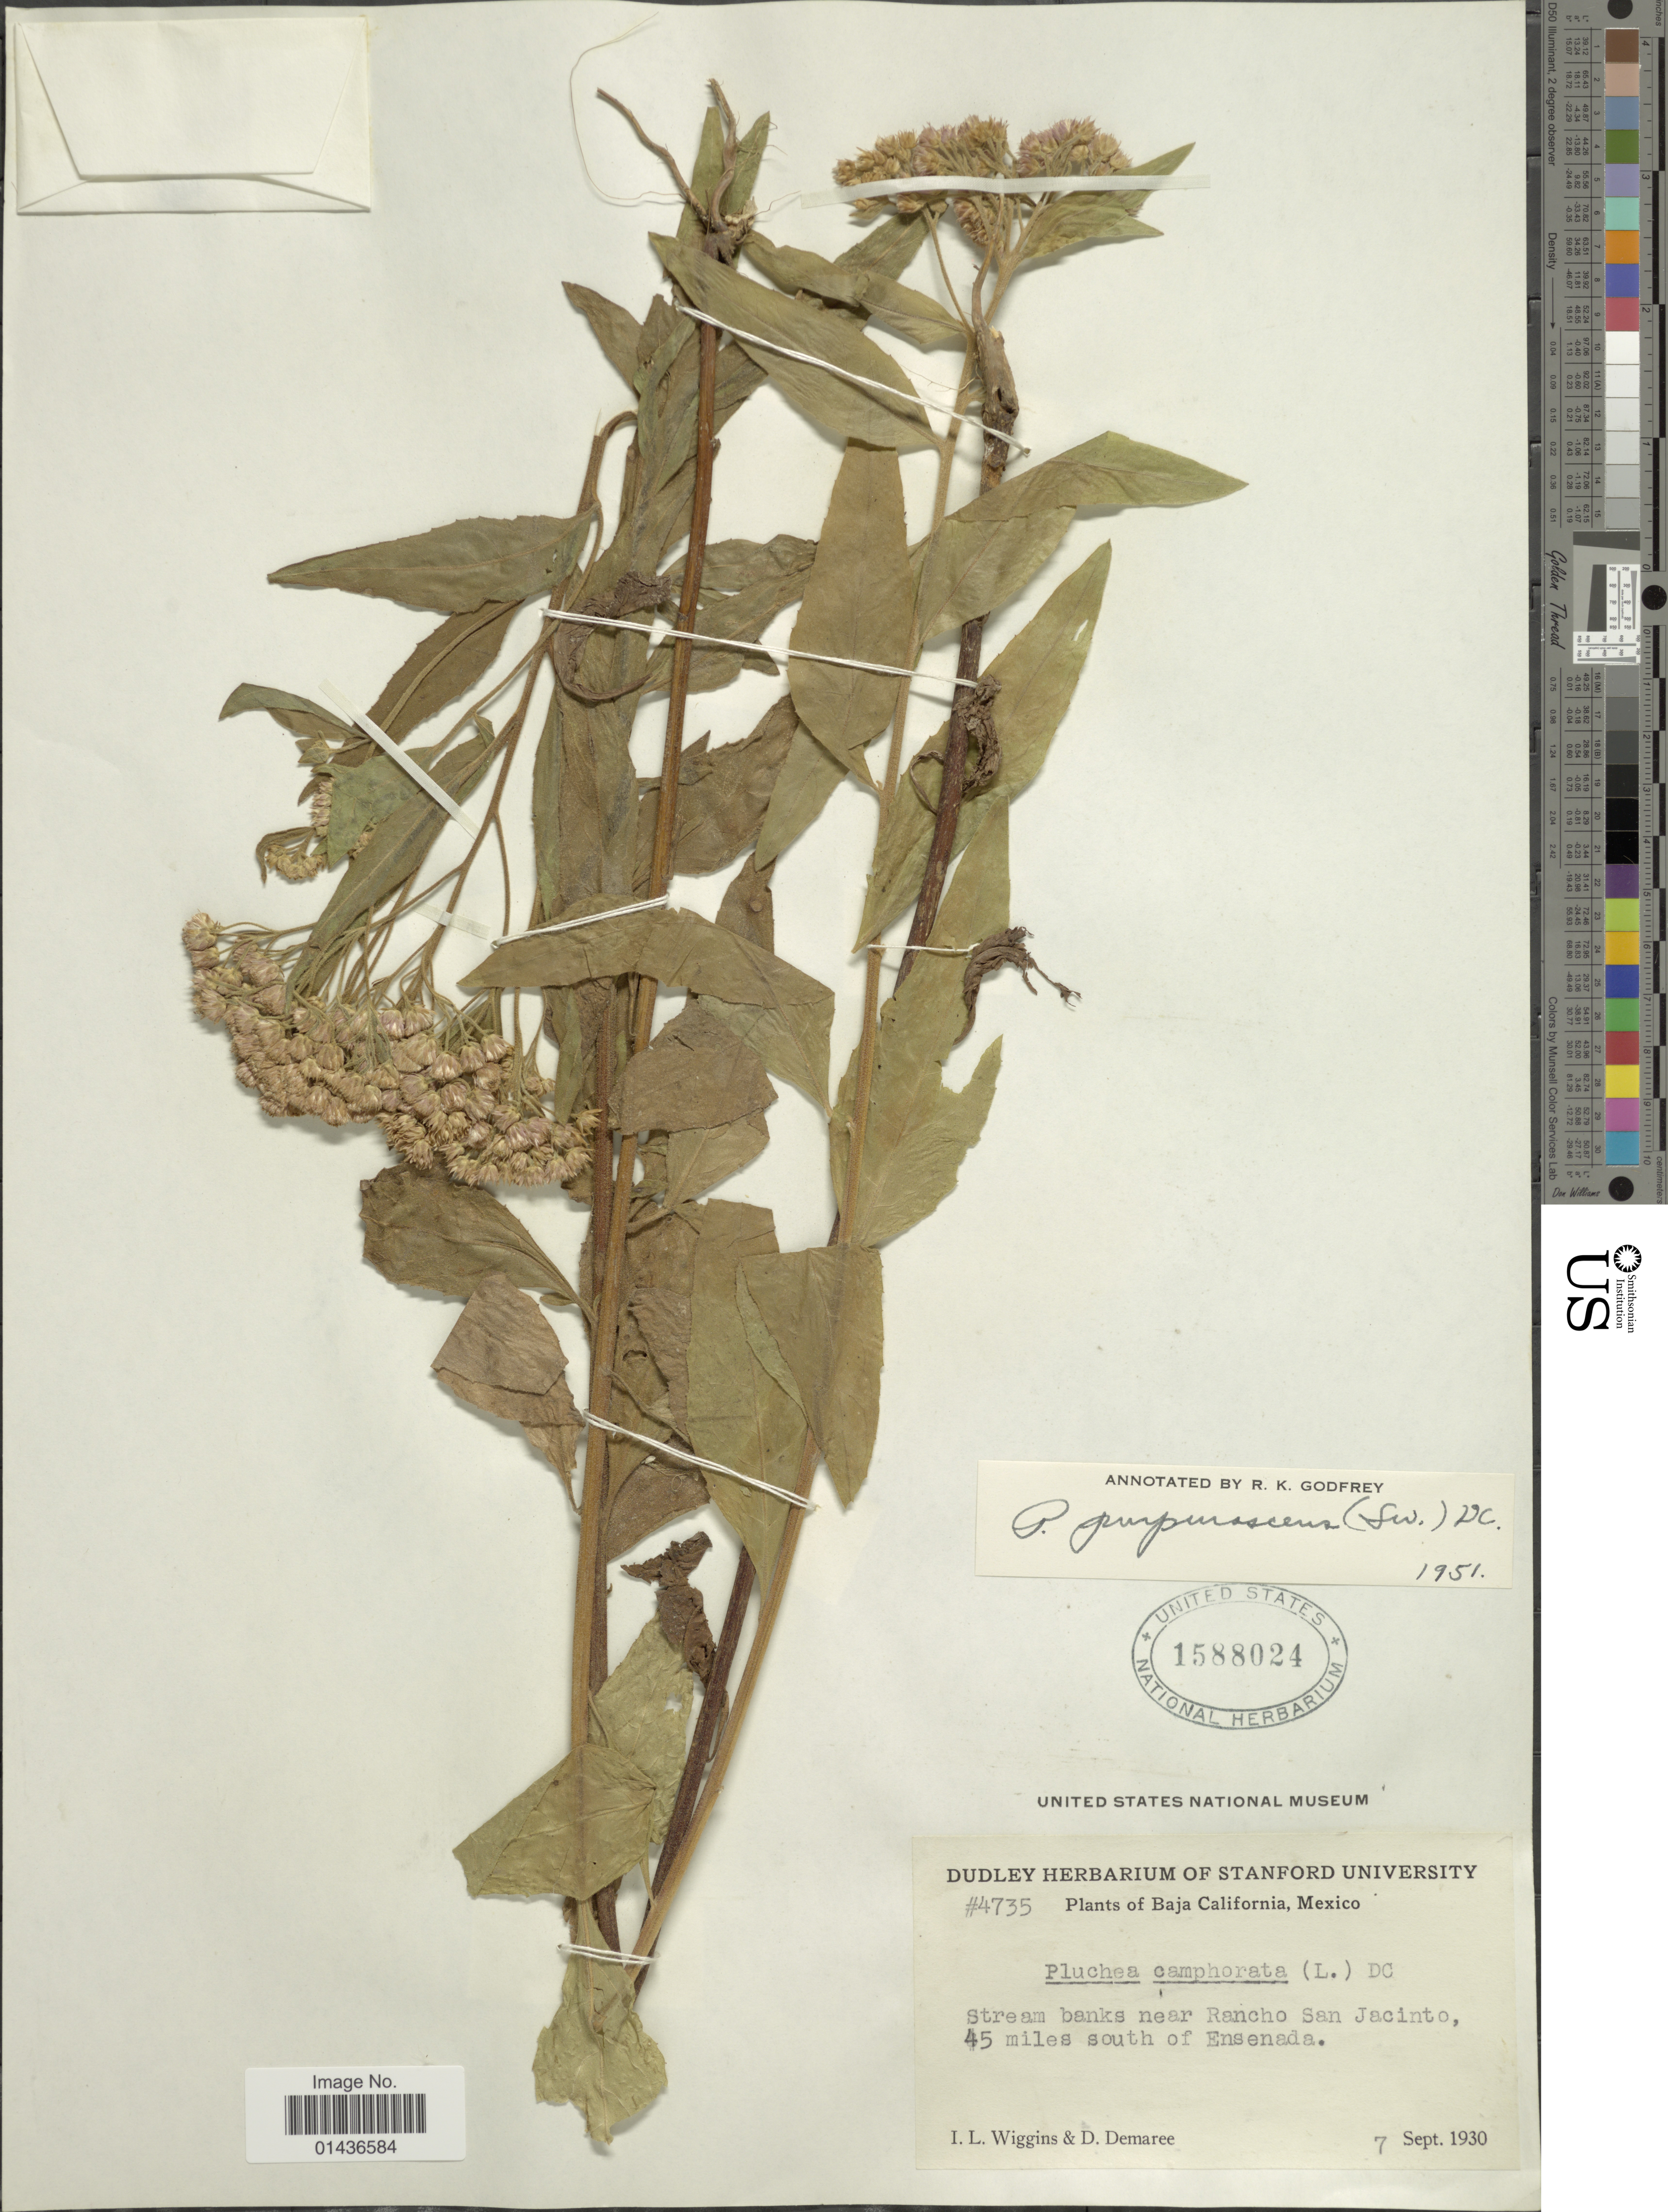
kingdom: Plantae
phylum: Tracheophyta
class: Magnoliopsida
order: Asterales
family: Asteraceae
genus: Pluchea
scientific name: Pluchea odorata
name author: (L.) Cass.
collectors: I. L. Wiggins & D. Demaree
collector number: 4735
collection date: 1930-09-07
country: Mexico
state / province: Baja California Sur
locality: Near Rancho San Jacinto, 45 miles south of Ensenada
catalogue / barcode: US 1588024